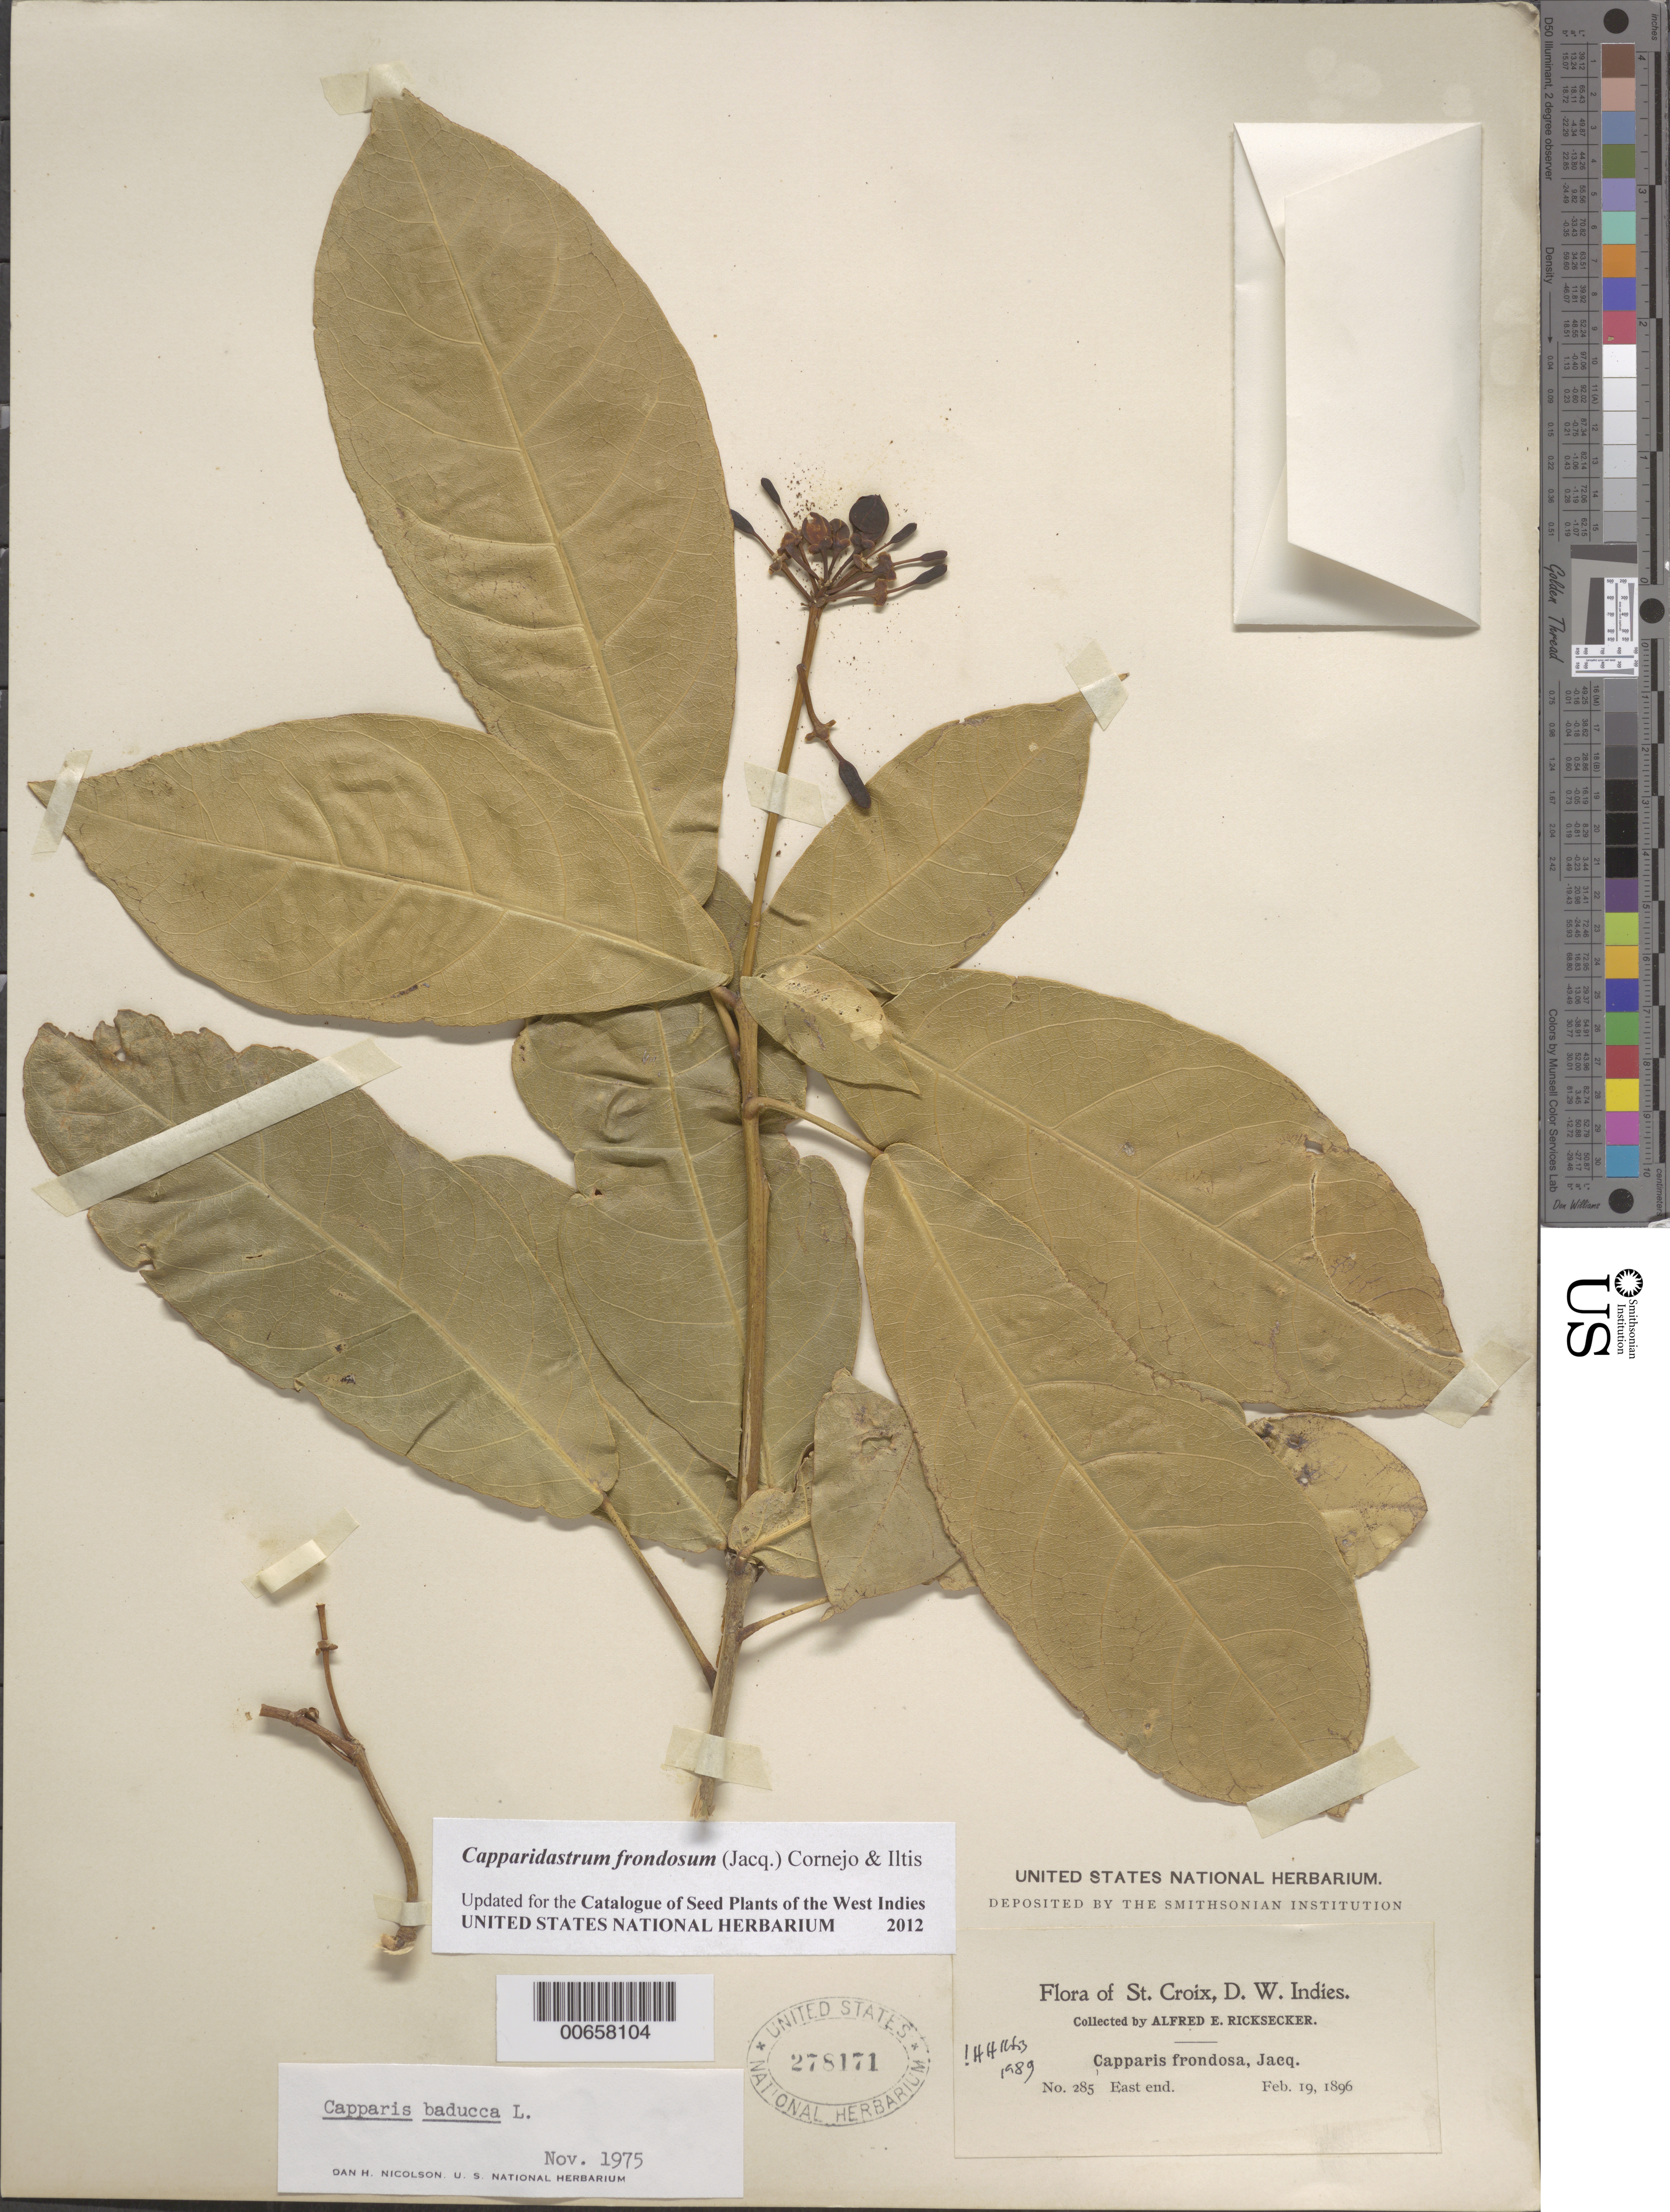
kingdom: Plantae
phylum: Tracheophyta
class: Magnoliopsida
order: Brassicales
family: Capparaceae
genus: Capparis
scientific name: Capparis baducca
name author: L.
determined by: Nicolson, Dan H.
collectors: A. E. Ricksecker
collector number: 285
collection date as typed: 19 Feb 1896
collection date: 1896-02-19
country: U.S. Virgin Islands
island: St. Croix Island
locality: East End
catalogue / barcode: US 278171